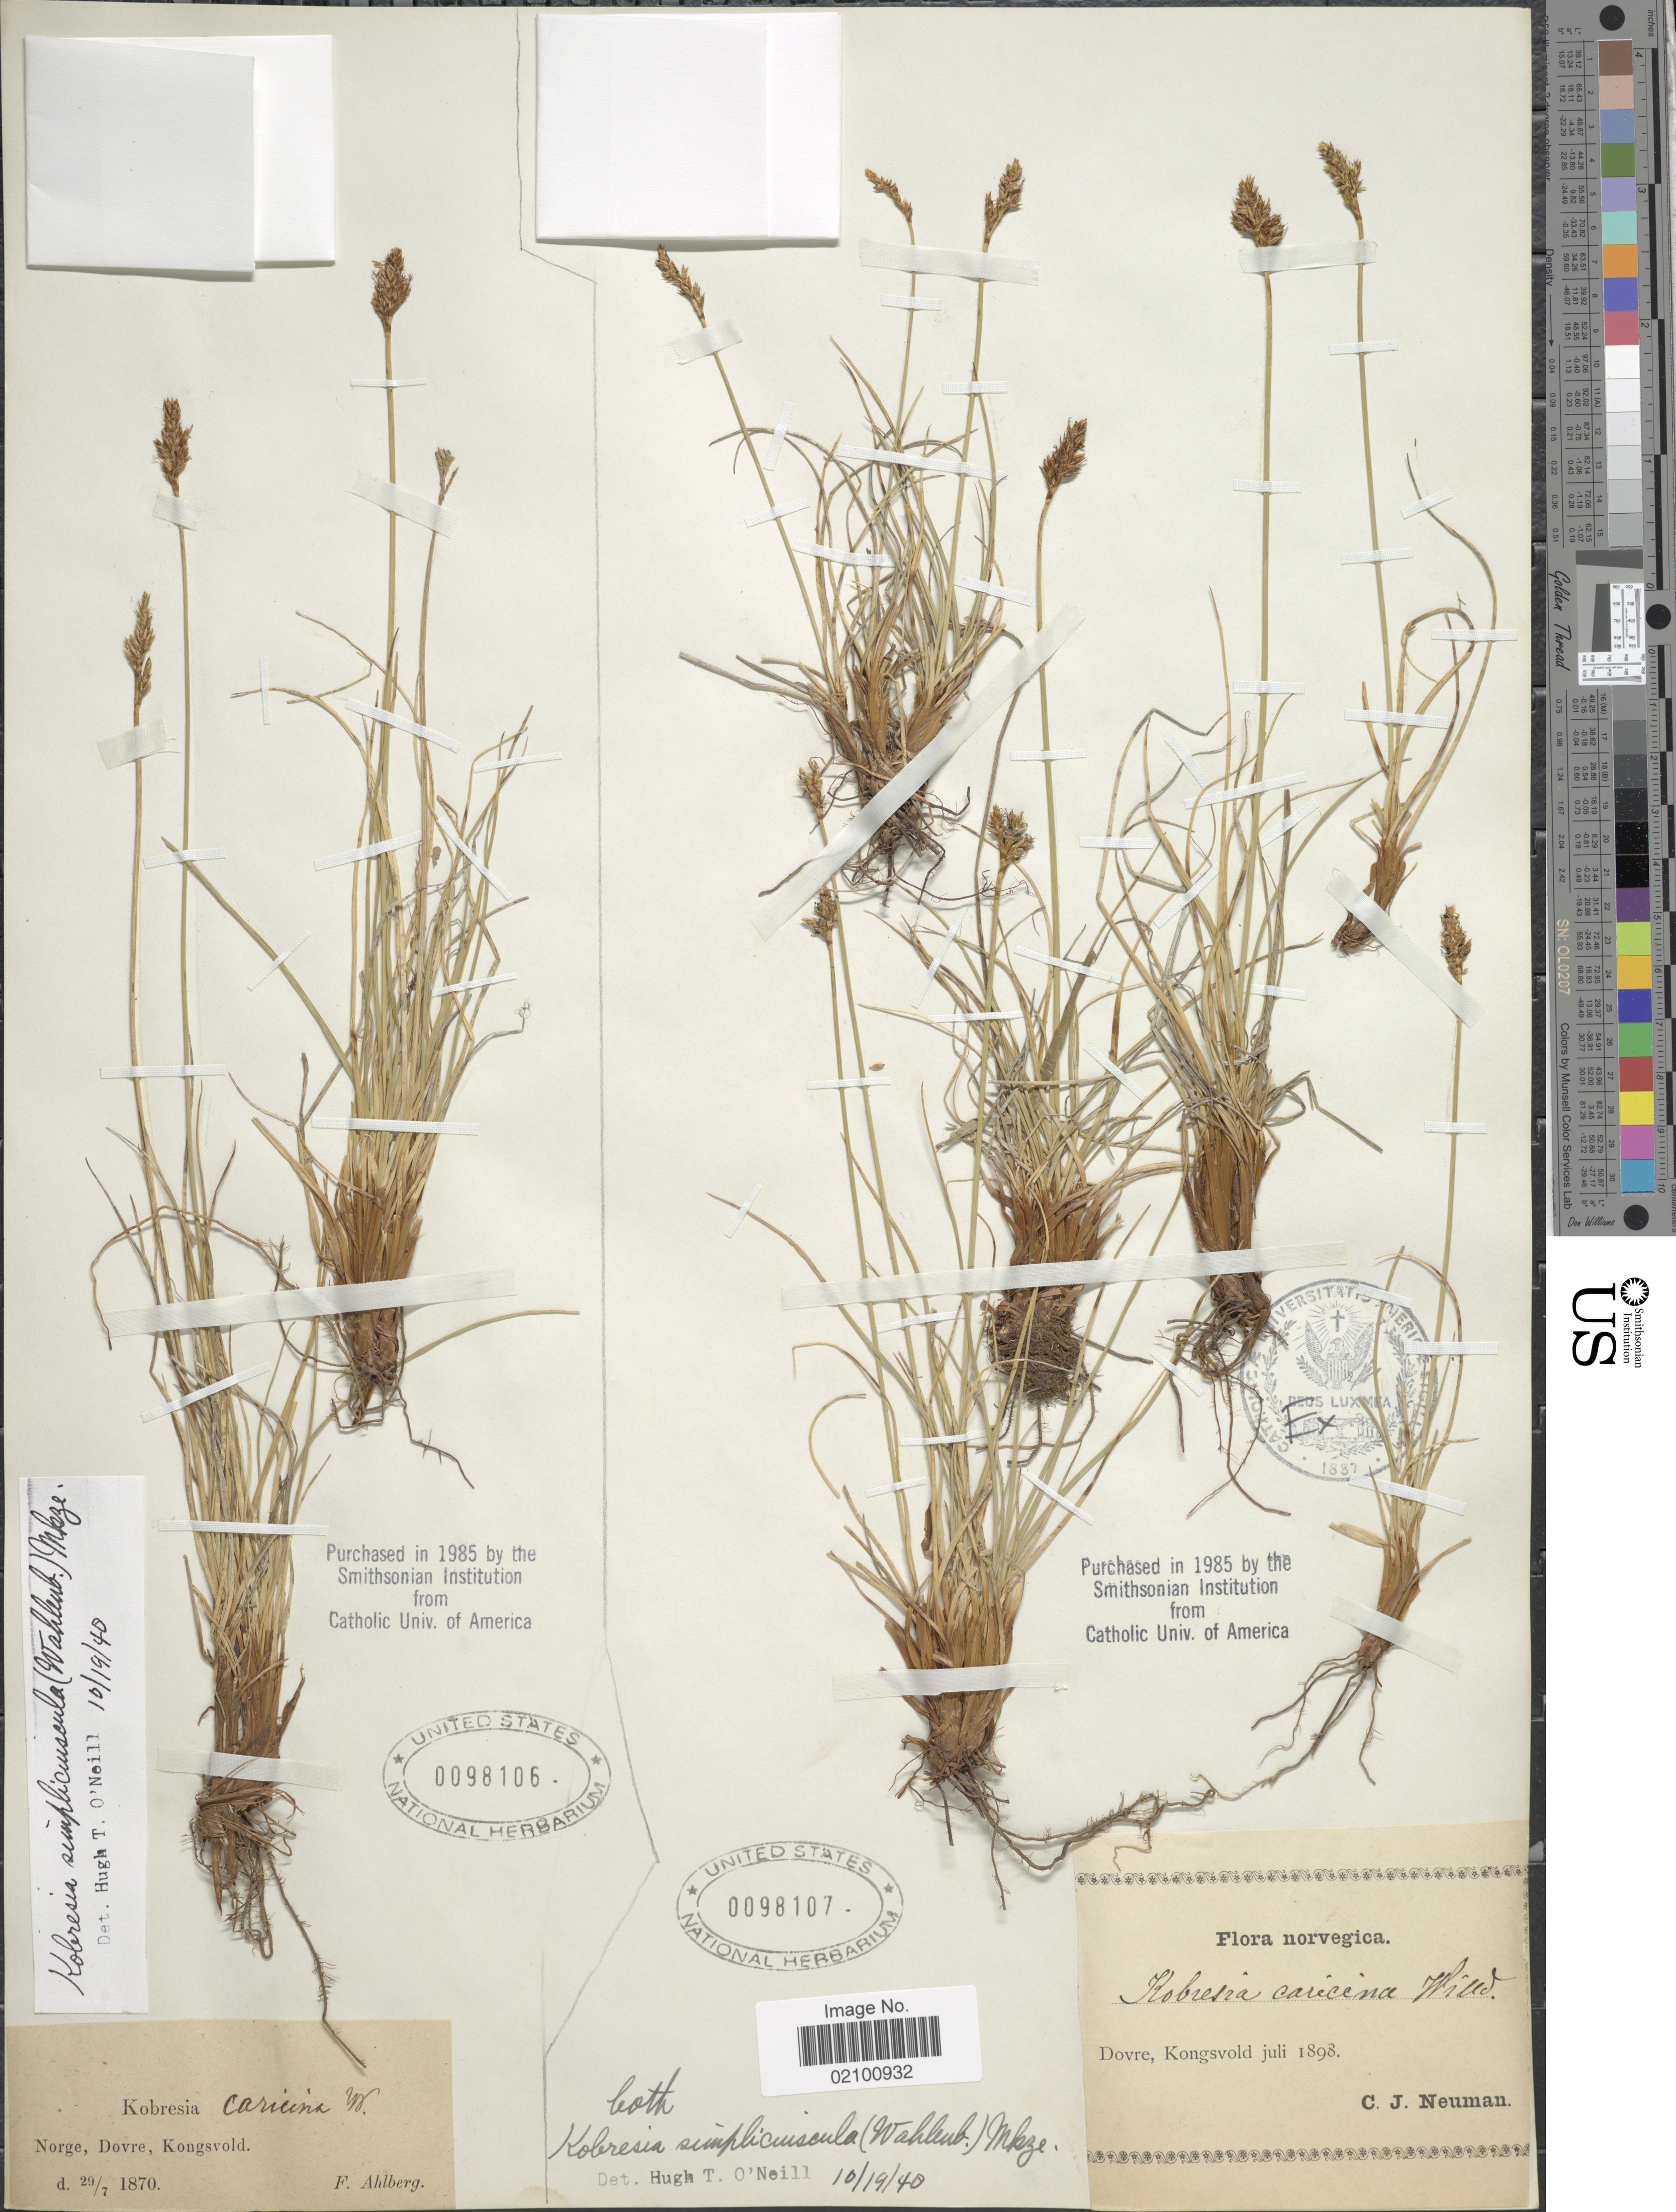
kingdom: Plantae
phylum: Tracheophyta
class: Liliopsida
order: Poales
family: Cyperaceae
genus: Carex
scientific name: Carex simpliciuscula subsp. simpliciuscula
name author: Wahlenb.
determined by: Strong, M. T., (US), Smithsonian Institution - National Museum of Natural History (UNITED STATES)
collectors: C. Neuman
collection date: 1898-07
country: Norway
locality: Norvegica, Dovre, Kongsvold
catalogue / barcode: US 98107-2